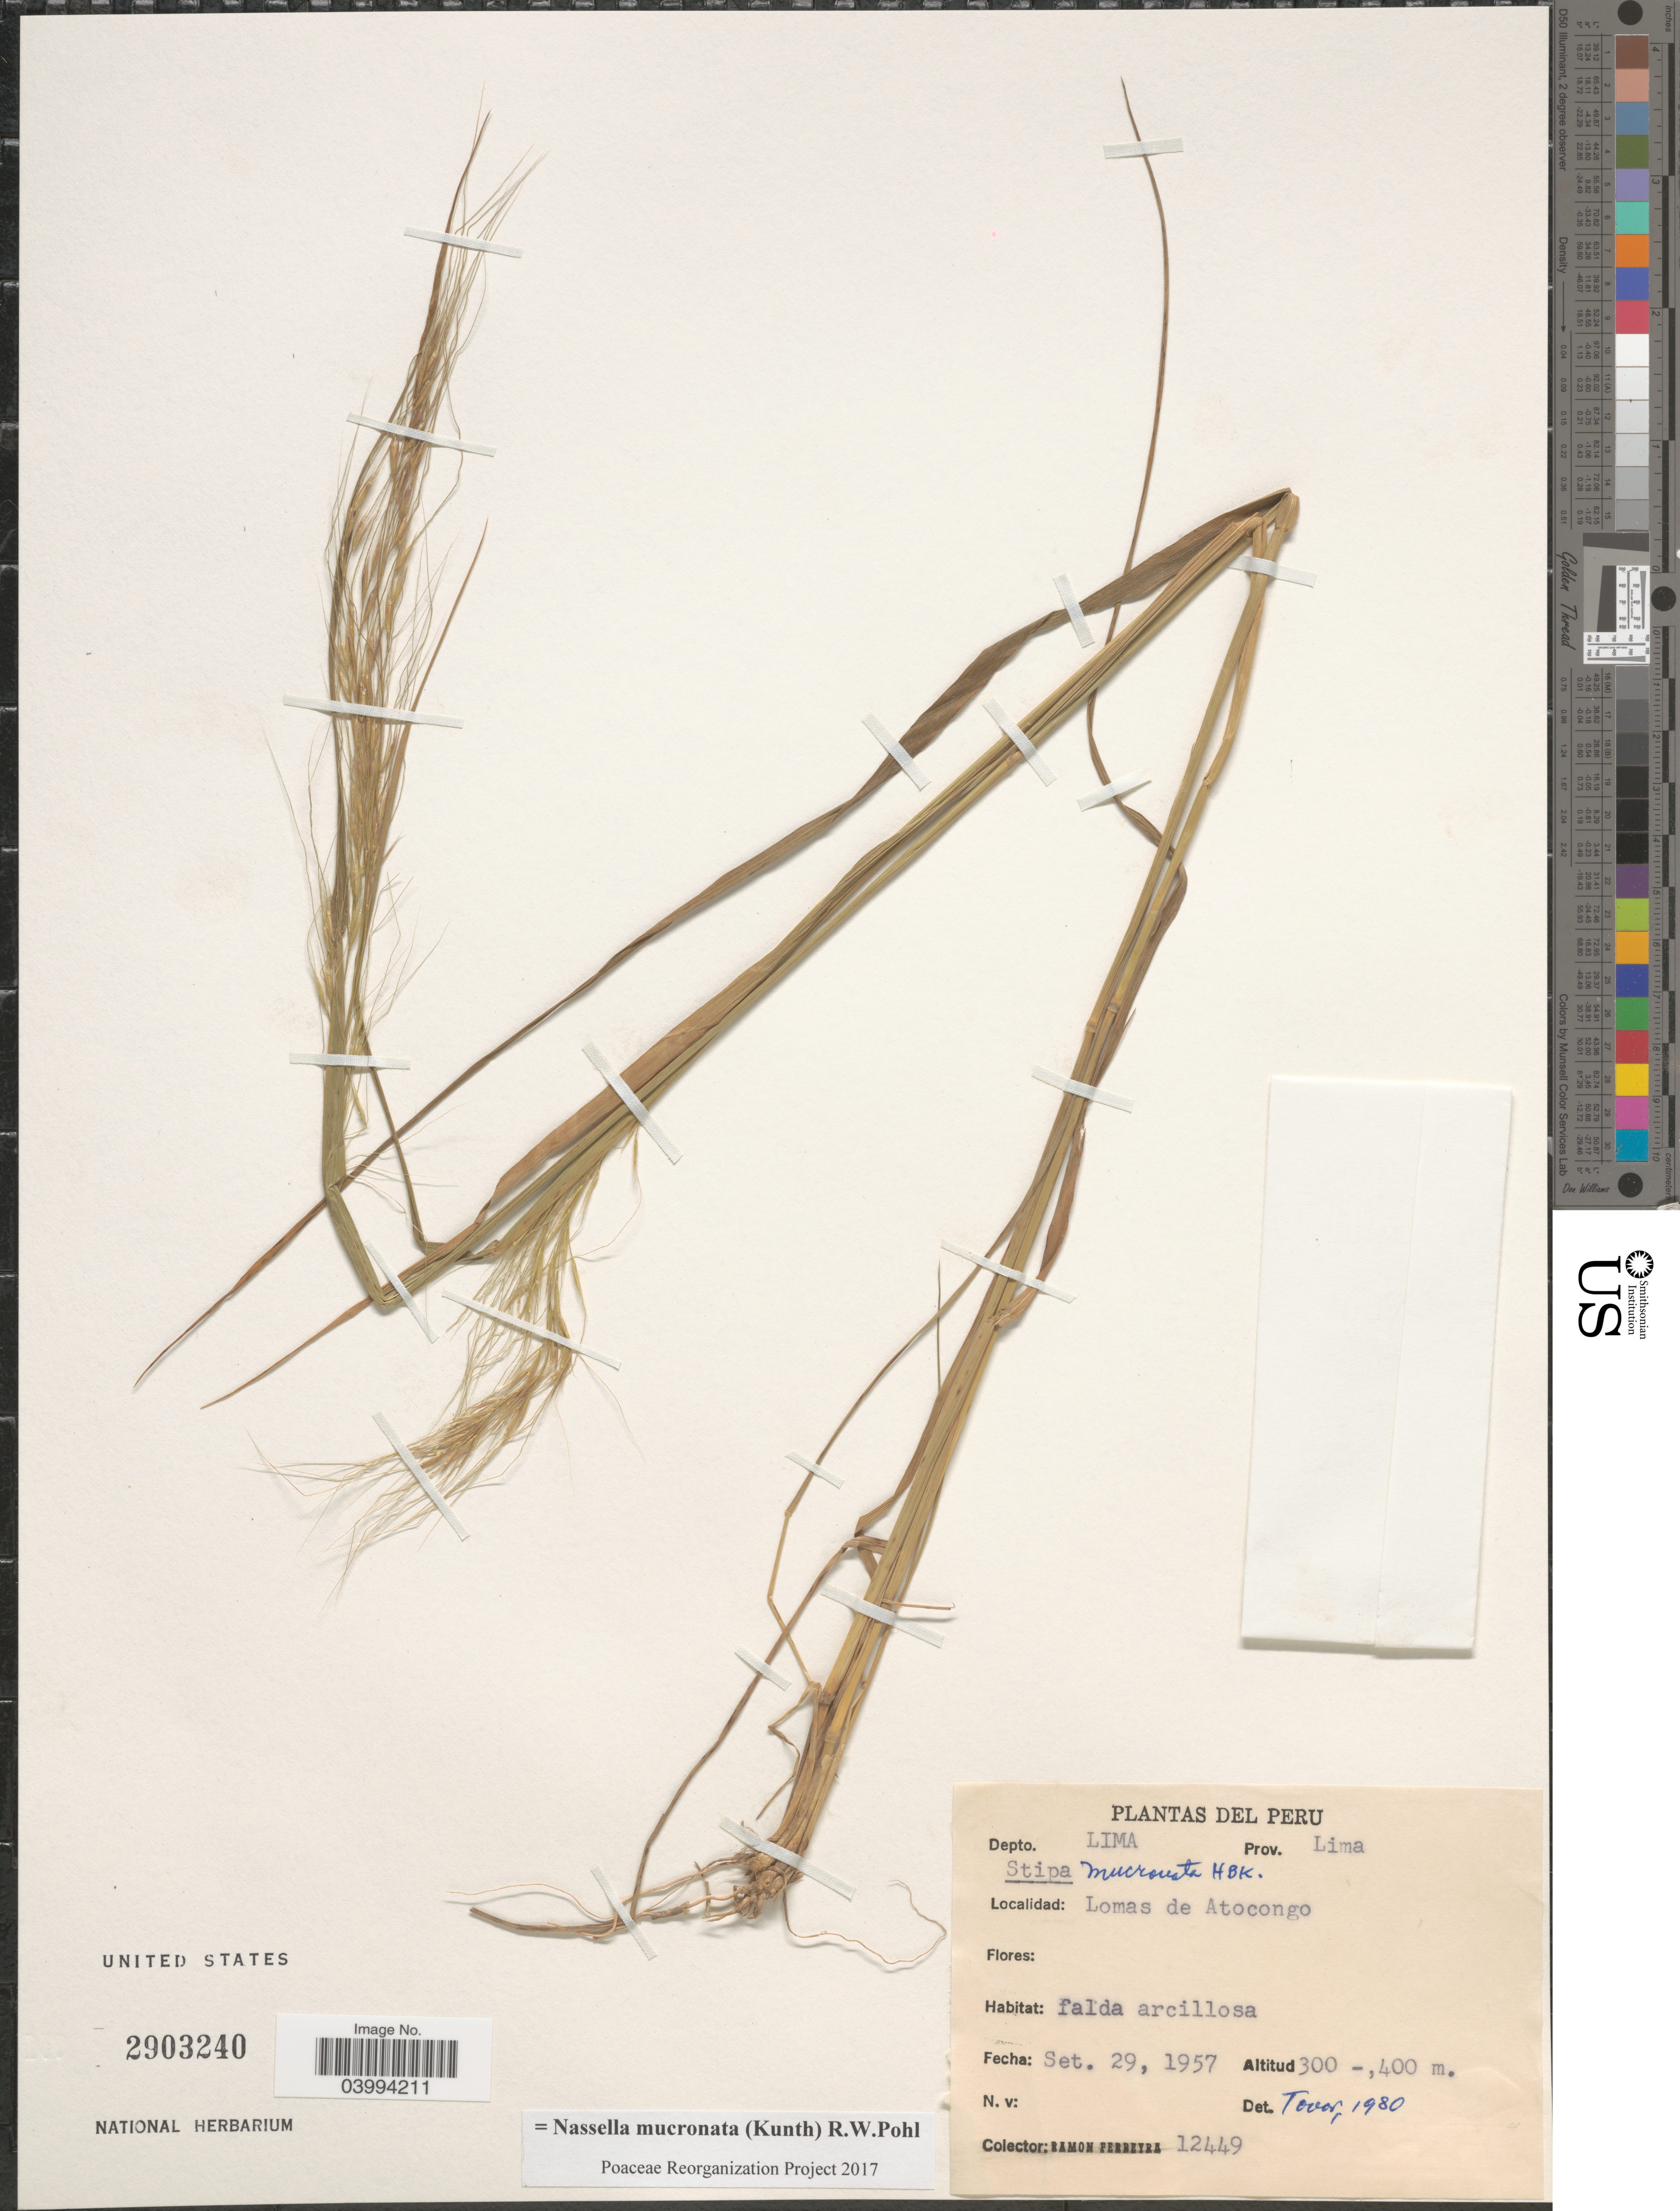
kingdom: Plantae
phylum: Tracheophyta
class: Liliopsida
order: Poales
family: Poaceae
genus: Nassella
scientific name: Nassella mucronata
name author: (Kunth) R.W. Pohl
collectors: R. A. Ferreyra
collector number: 12449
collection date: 1957-09-29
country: Peru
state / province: Lima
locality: Depto. Lima. Prov. Lima. Lomas de Atocongo.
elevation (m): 300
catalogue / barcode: US 2903240